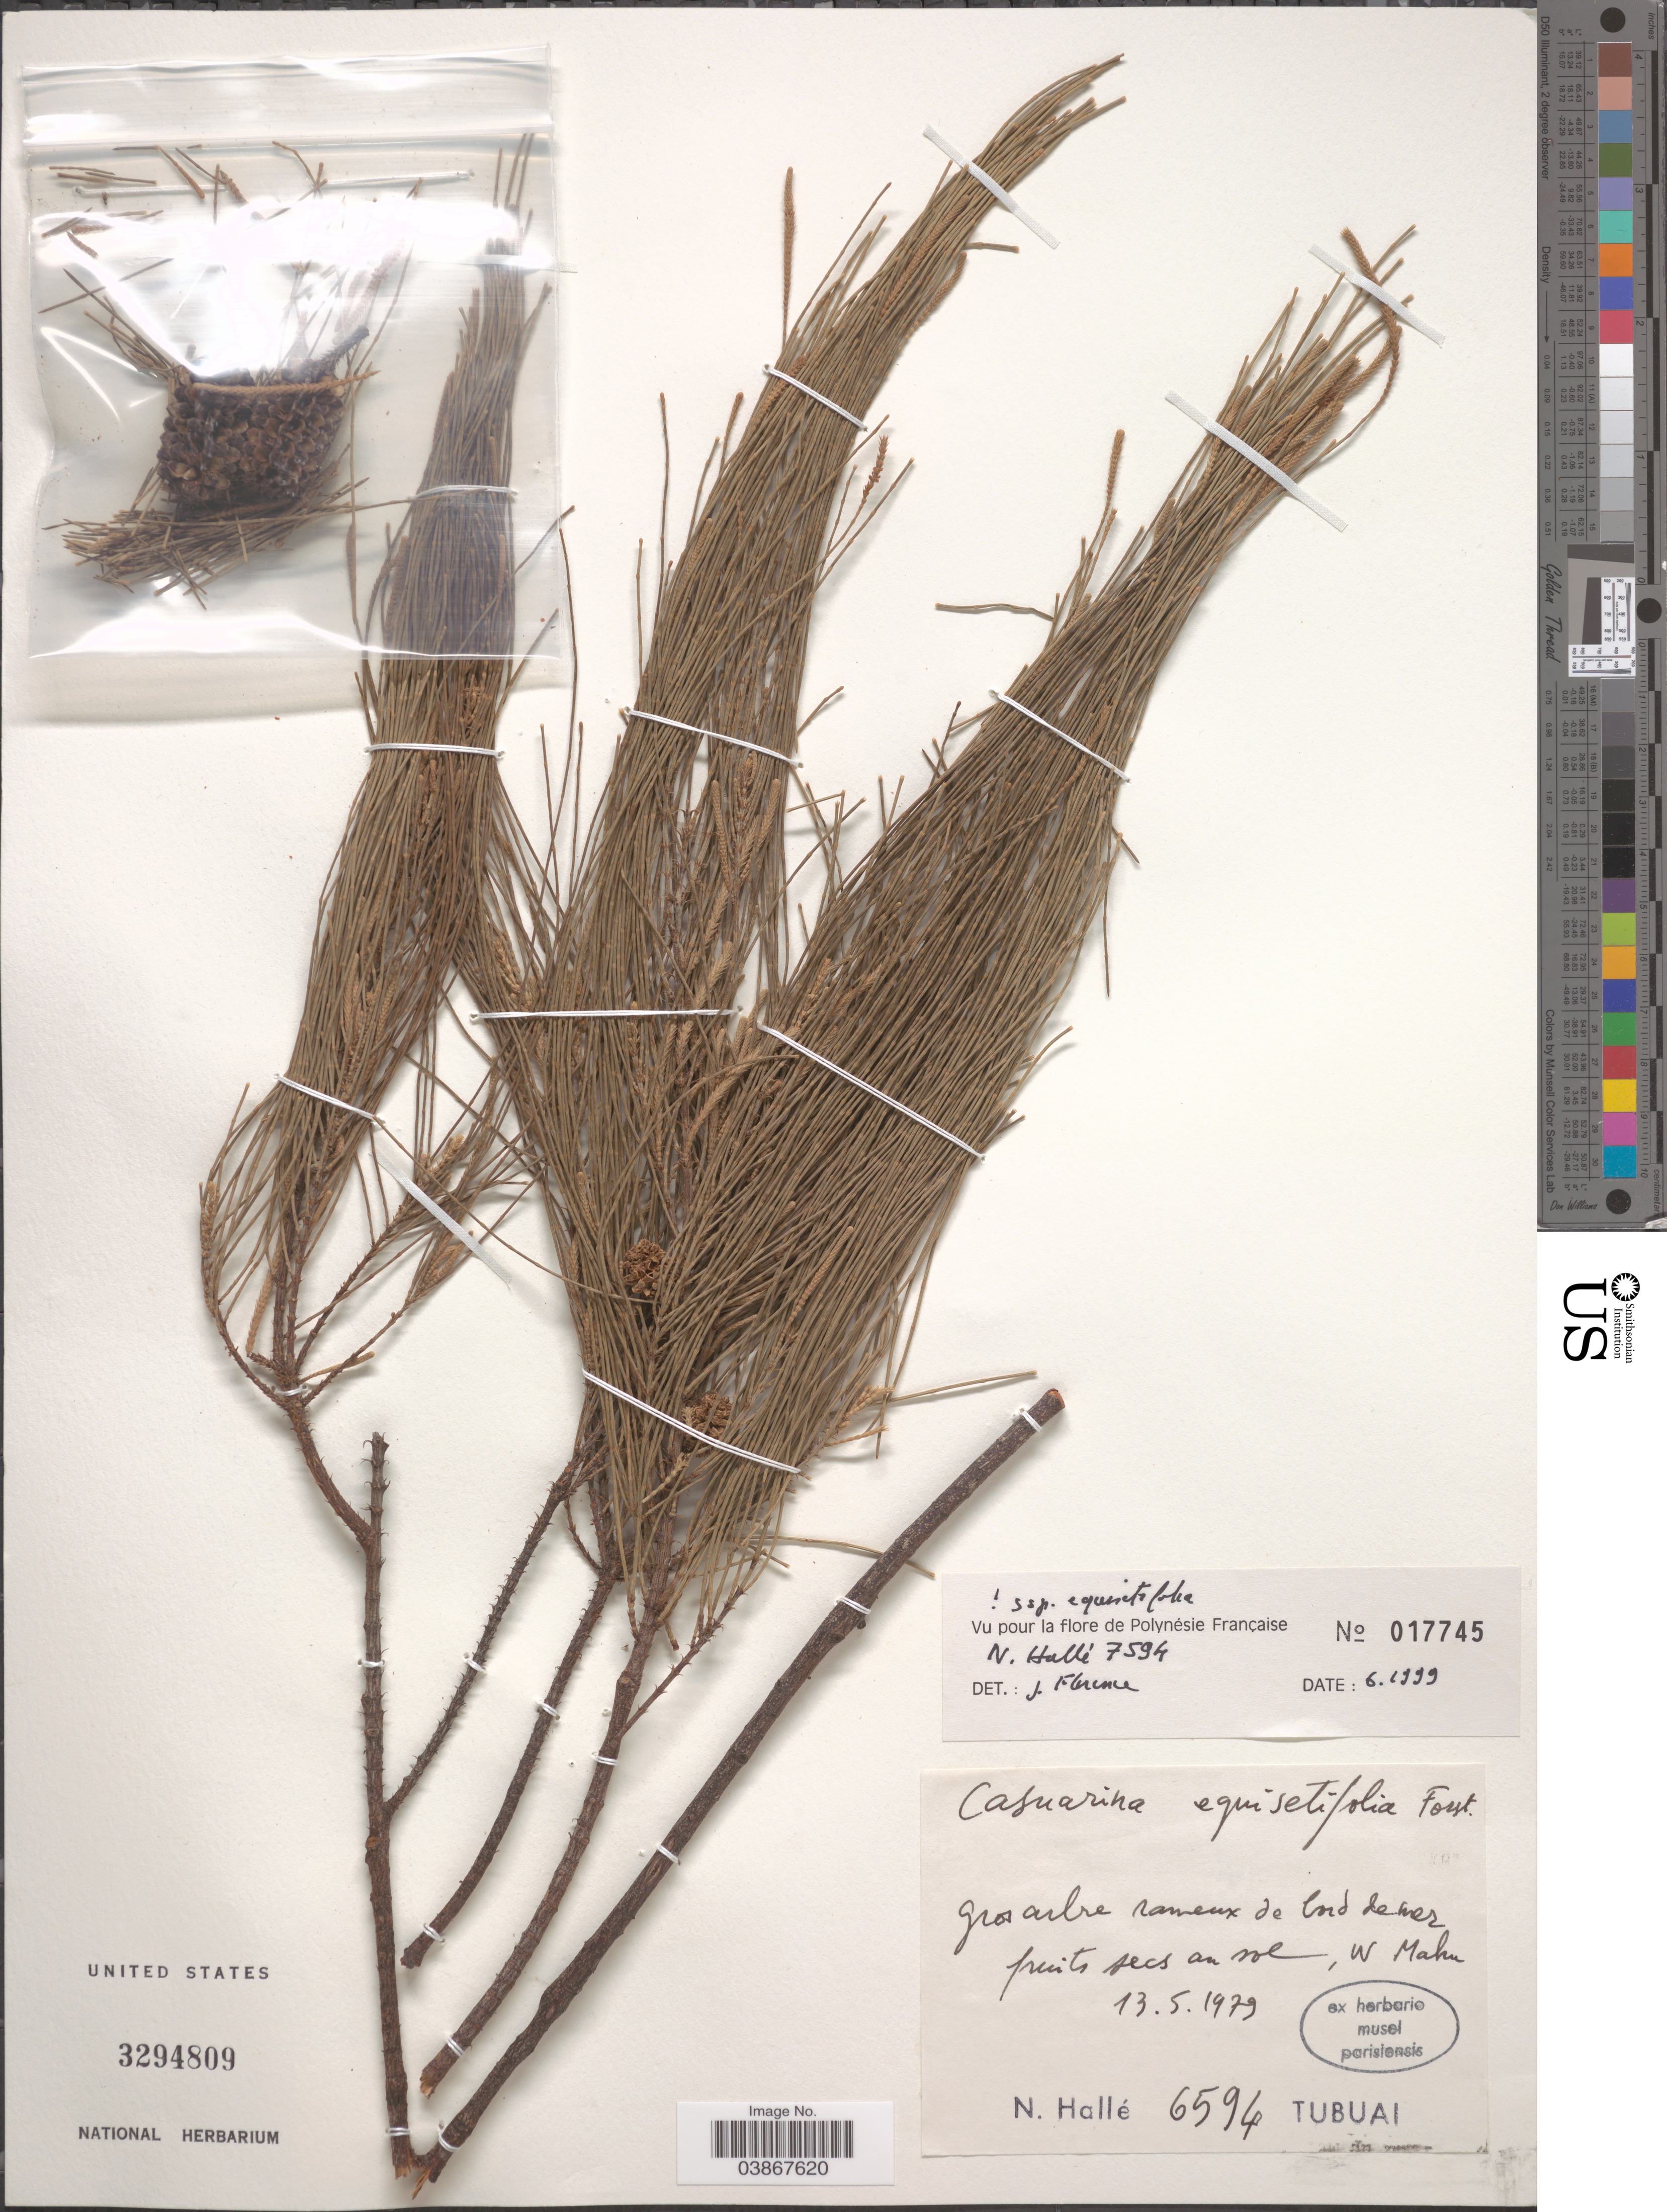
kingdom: Plantae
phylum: Tracheophyta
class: Magnoliopsida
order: Fagales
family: Casuarinaceae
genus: Casuarina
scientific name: Casuarina equisetifolia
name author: L.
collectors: N. Hallé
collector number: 6594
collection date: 1979-05-13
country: French Polynesia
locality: W Maku [interpreted].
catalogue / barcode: US 3294809